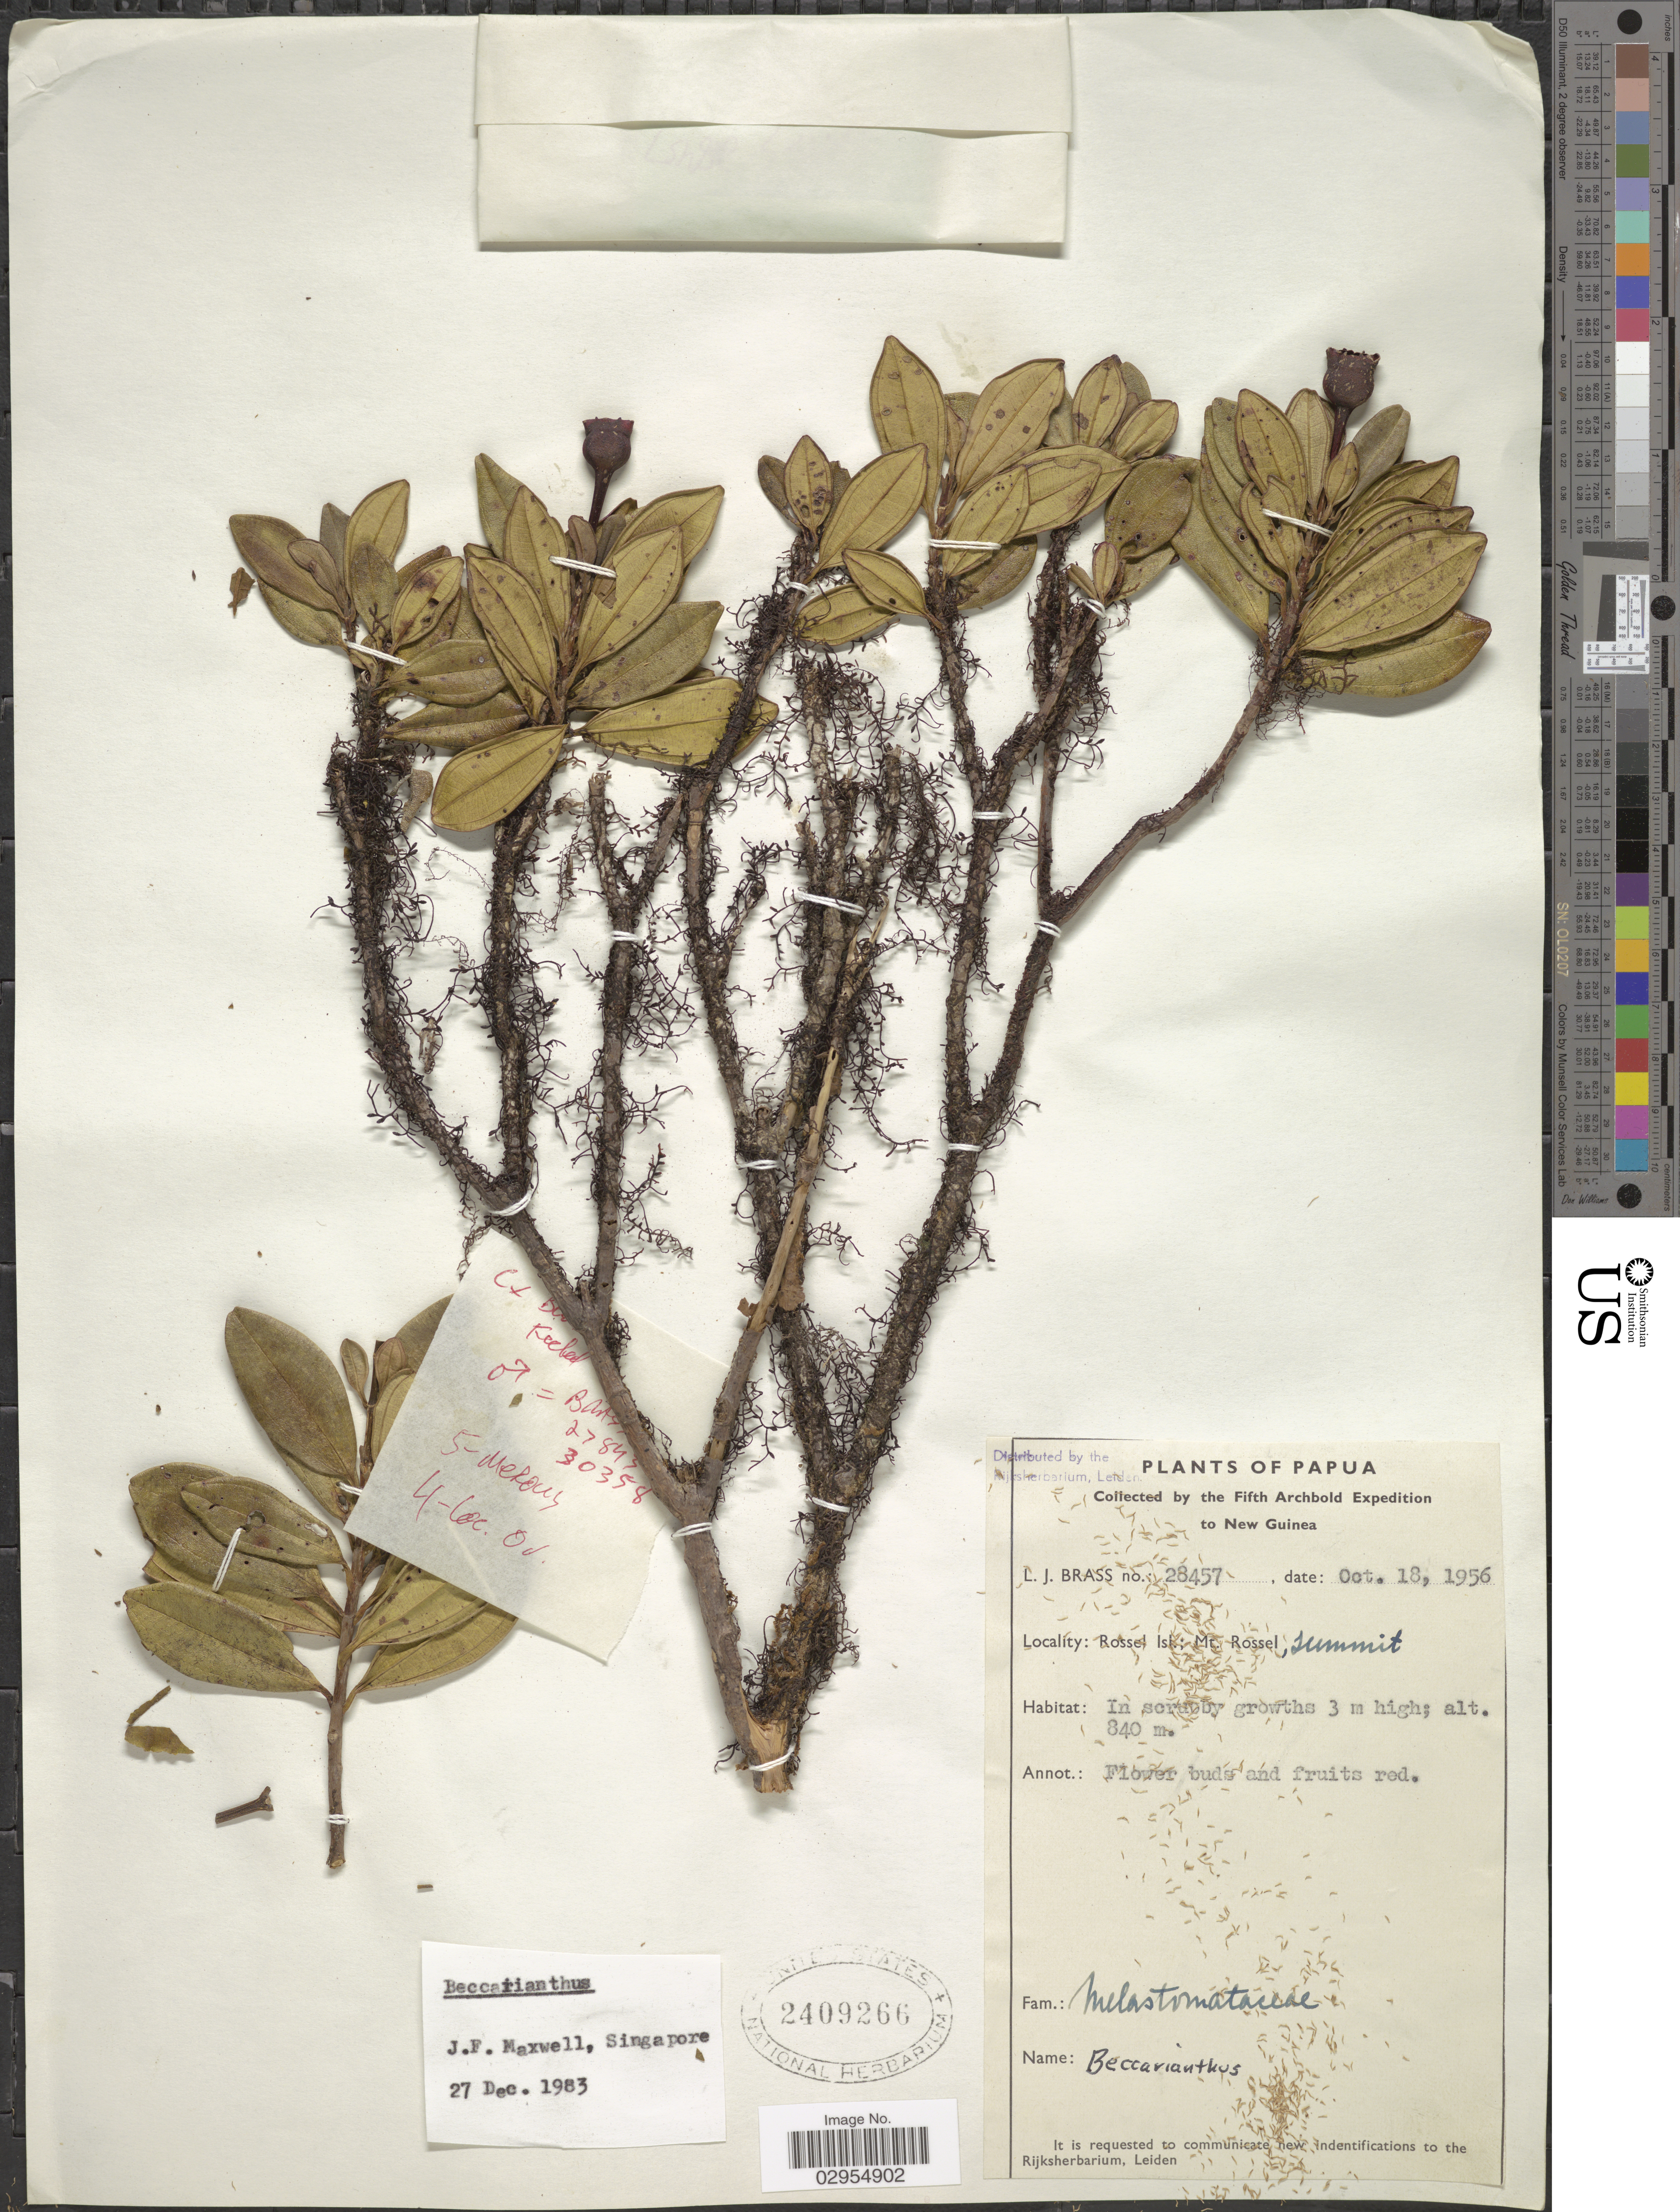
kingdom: Plantae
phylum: Tracheophyta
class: Magnoliopsida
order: Myrtales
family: Melastomataceae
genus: Beccarianthus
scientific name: Beccarianthus sp.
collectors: L. J. Brass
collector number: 28457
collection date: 1956-10-18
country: Papua New Guinea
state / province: Milne Bay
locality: Papua. Rossel Isl.; Mt. Rossel, summit.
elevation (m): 840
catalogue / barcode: US 2409266